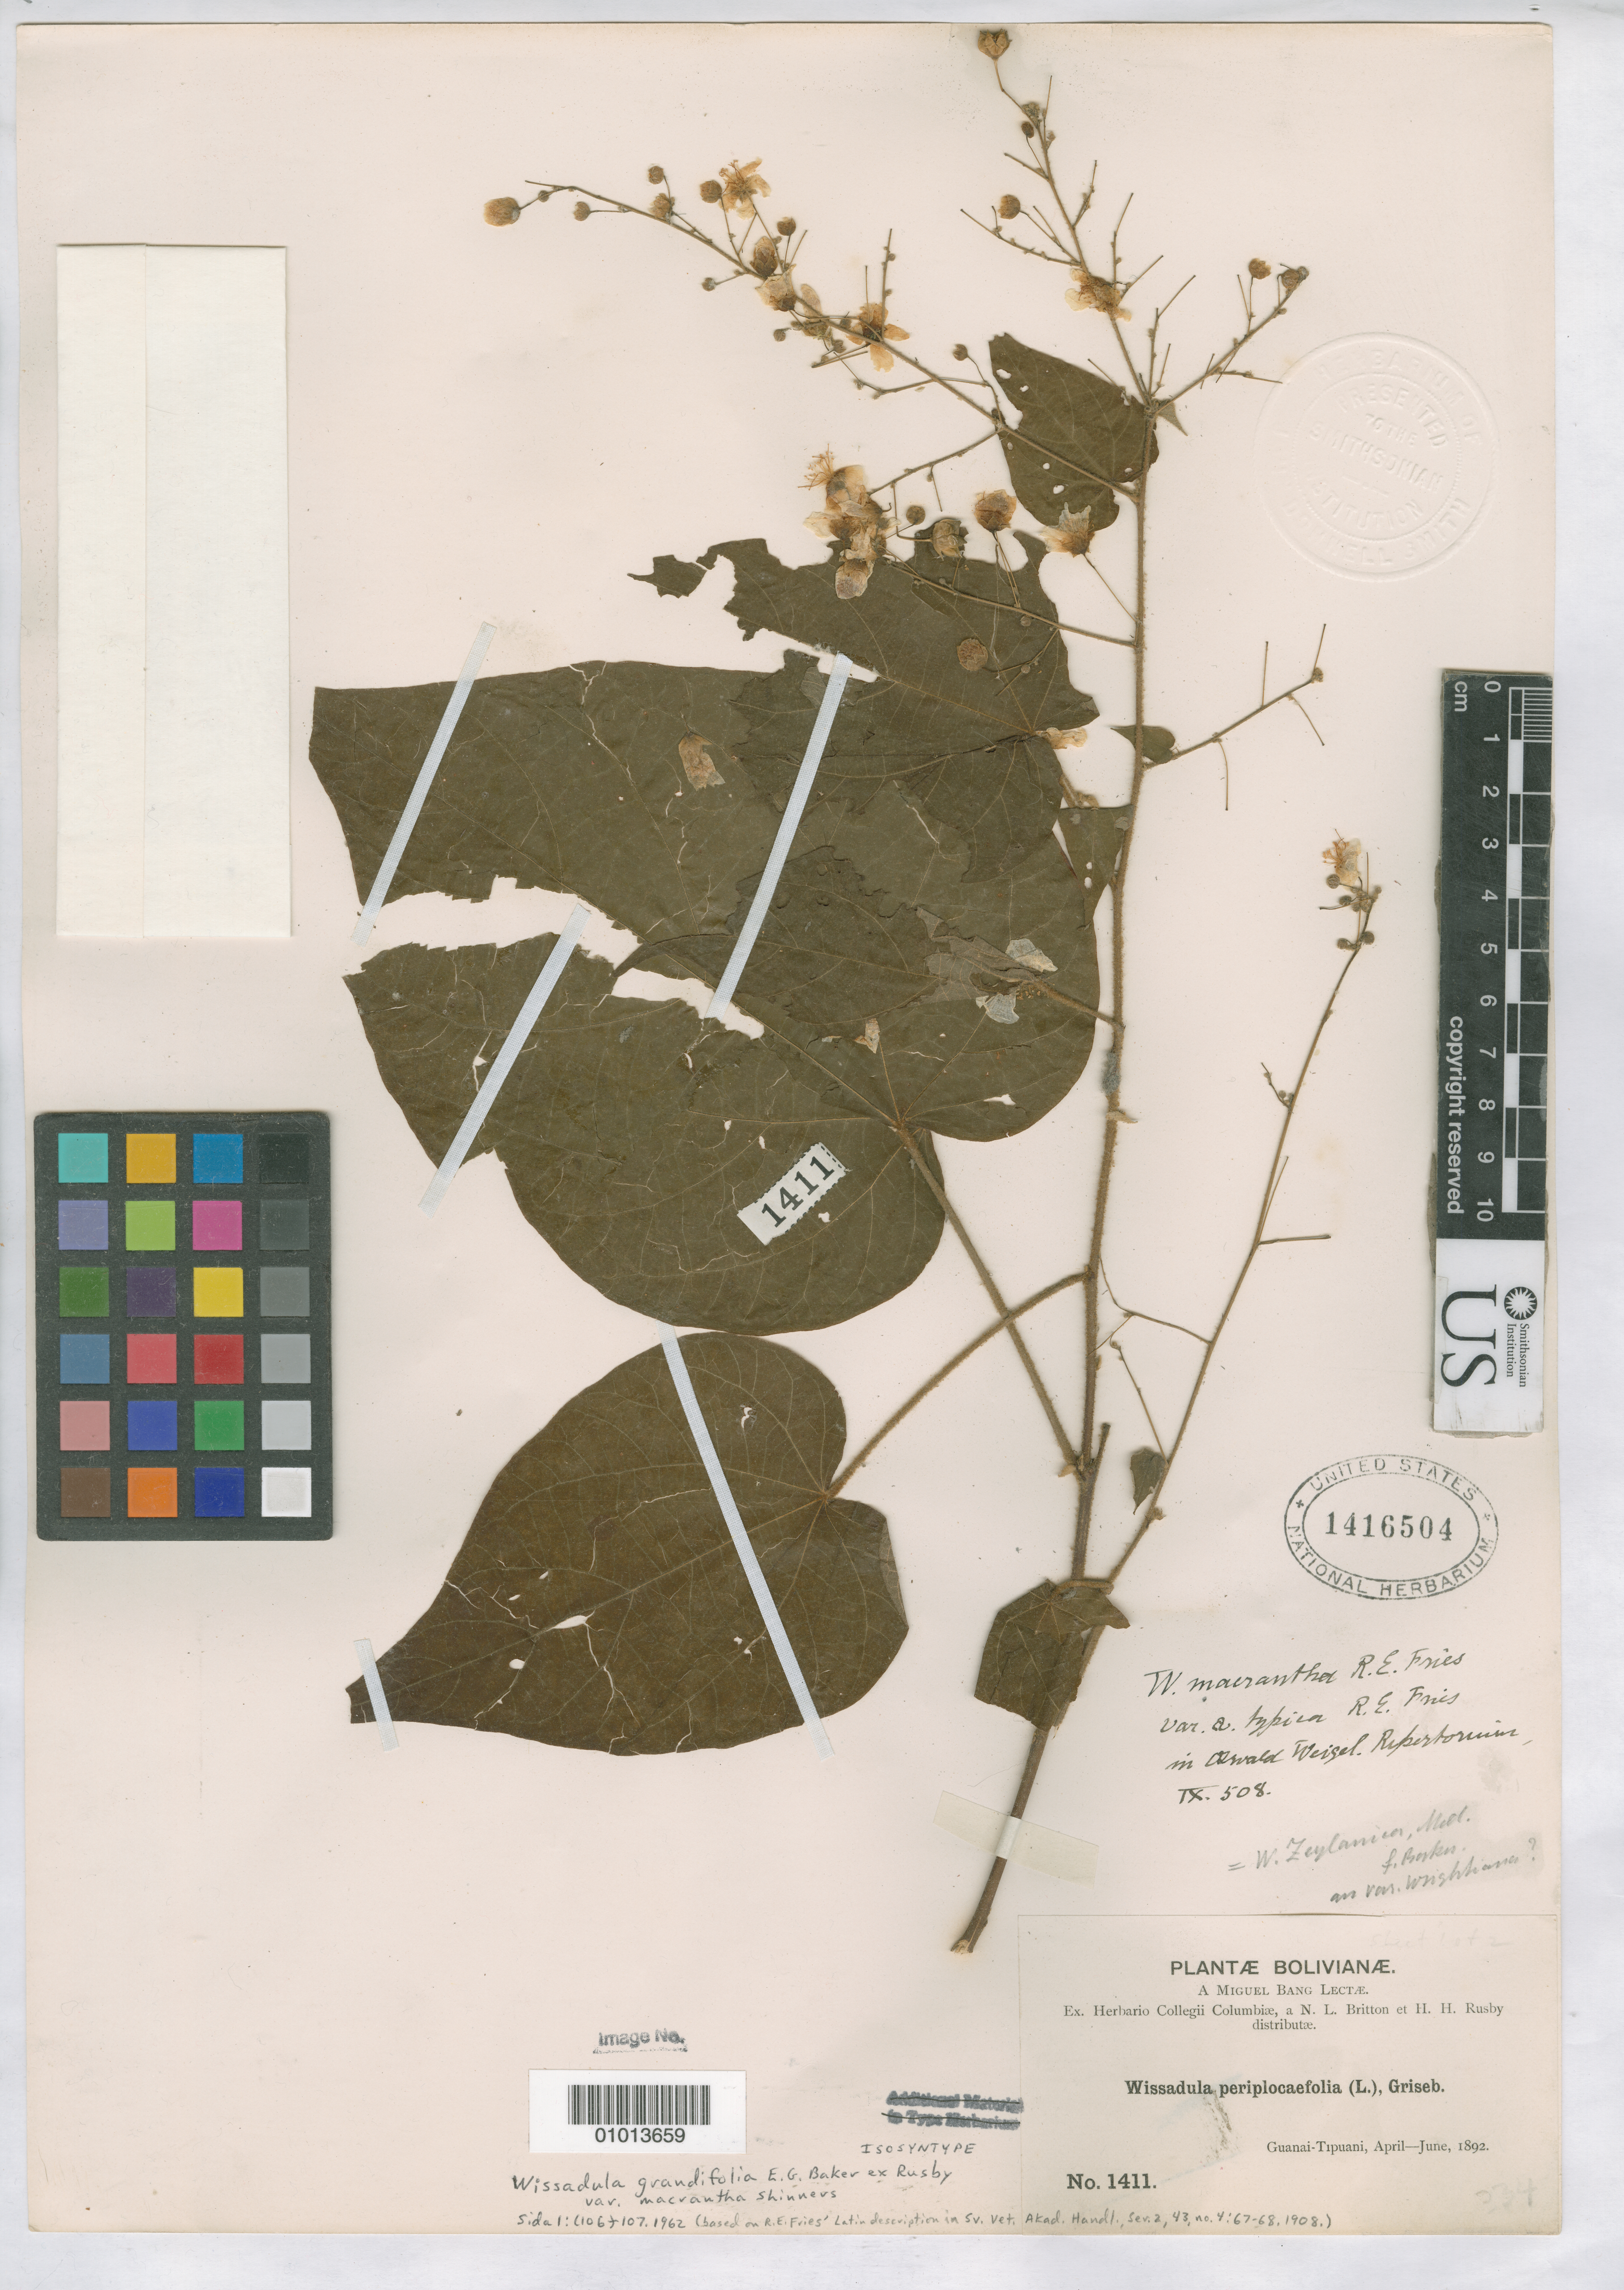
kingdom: Plantae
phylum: Tracheophyta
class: Magnoliopsida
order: Malvales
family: Malvaceae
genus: Wissadula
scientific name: Wissadula macrantha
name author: R.E. Fr.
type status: Isosyntype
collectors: M. Bang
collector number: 1411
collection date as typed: Apr 1892 to -- Jun 1892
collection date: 1892-04/1892-06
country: Bolivia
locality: Guanai - Tipuani.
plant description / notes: Includes Wissadula grandifolia Baker f. ex Rusby (1907) in circumscription. Currently accepted name as cited by Shinners (1962).; Also a type of Wissadula grandifolia var. macrantha Shinners, nom. nov. (Art. 58.1).; Published as comb. nov. based on Wissadula macrantha R.E. Fr., nom. illeg.; to be treated as nom. nov. acc. to ICBN Art. 58.1.; Also a type of Wissadula macrantha R.E. Fr., nom. illeg.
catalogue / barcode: US 1416504